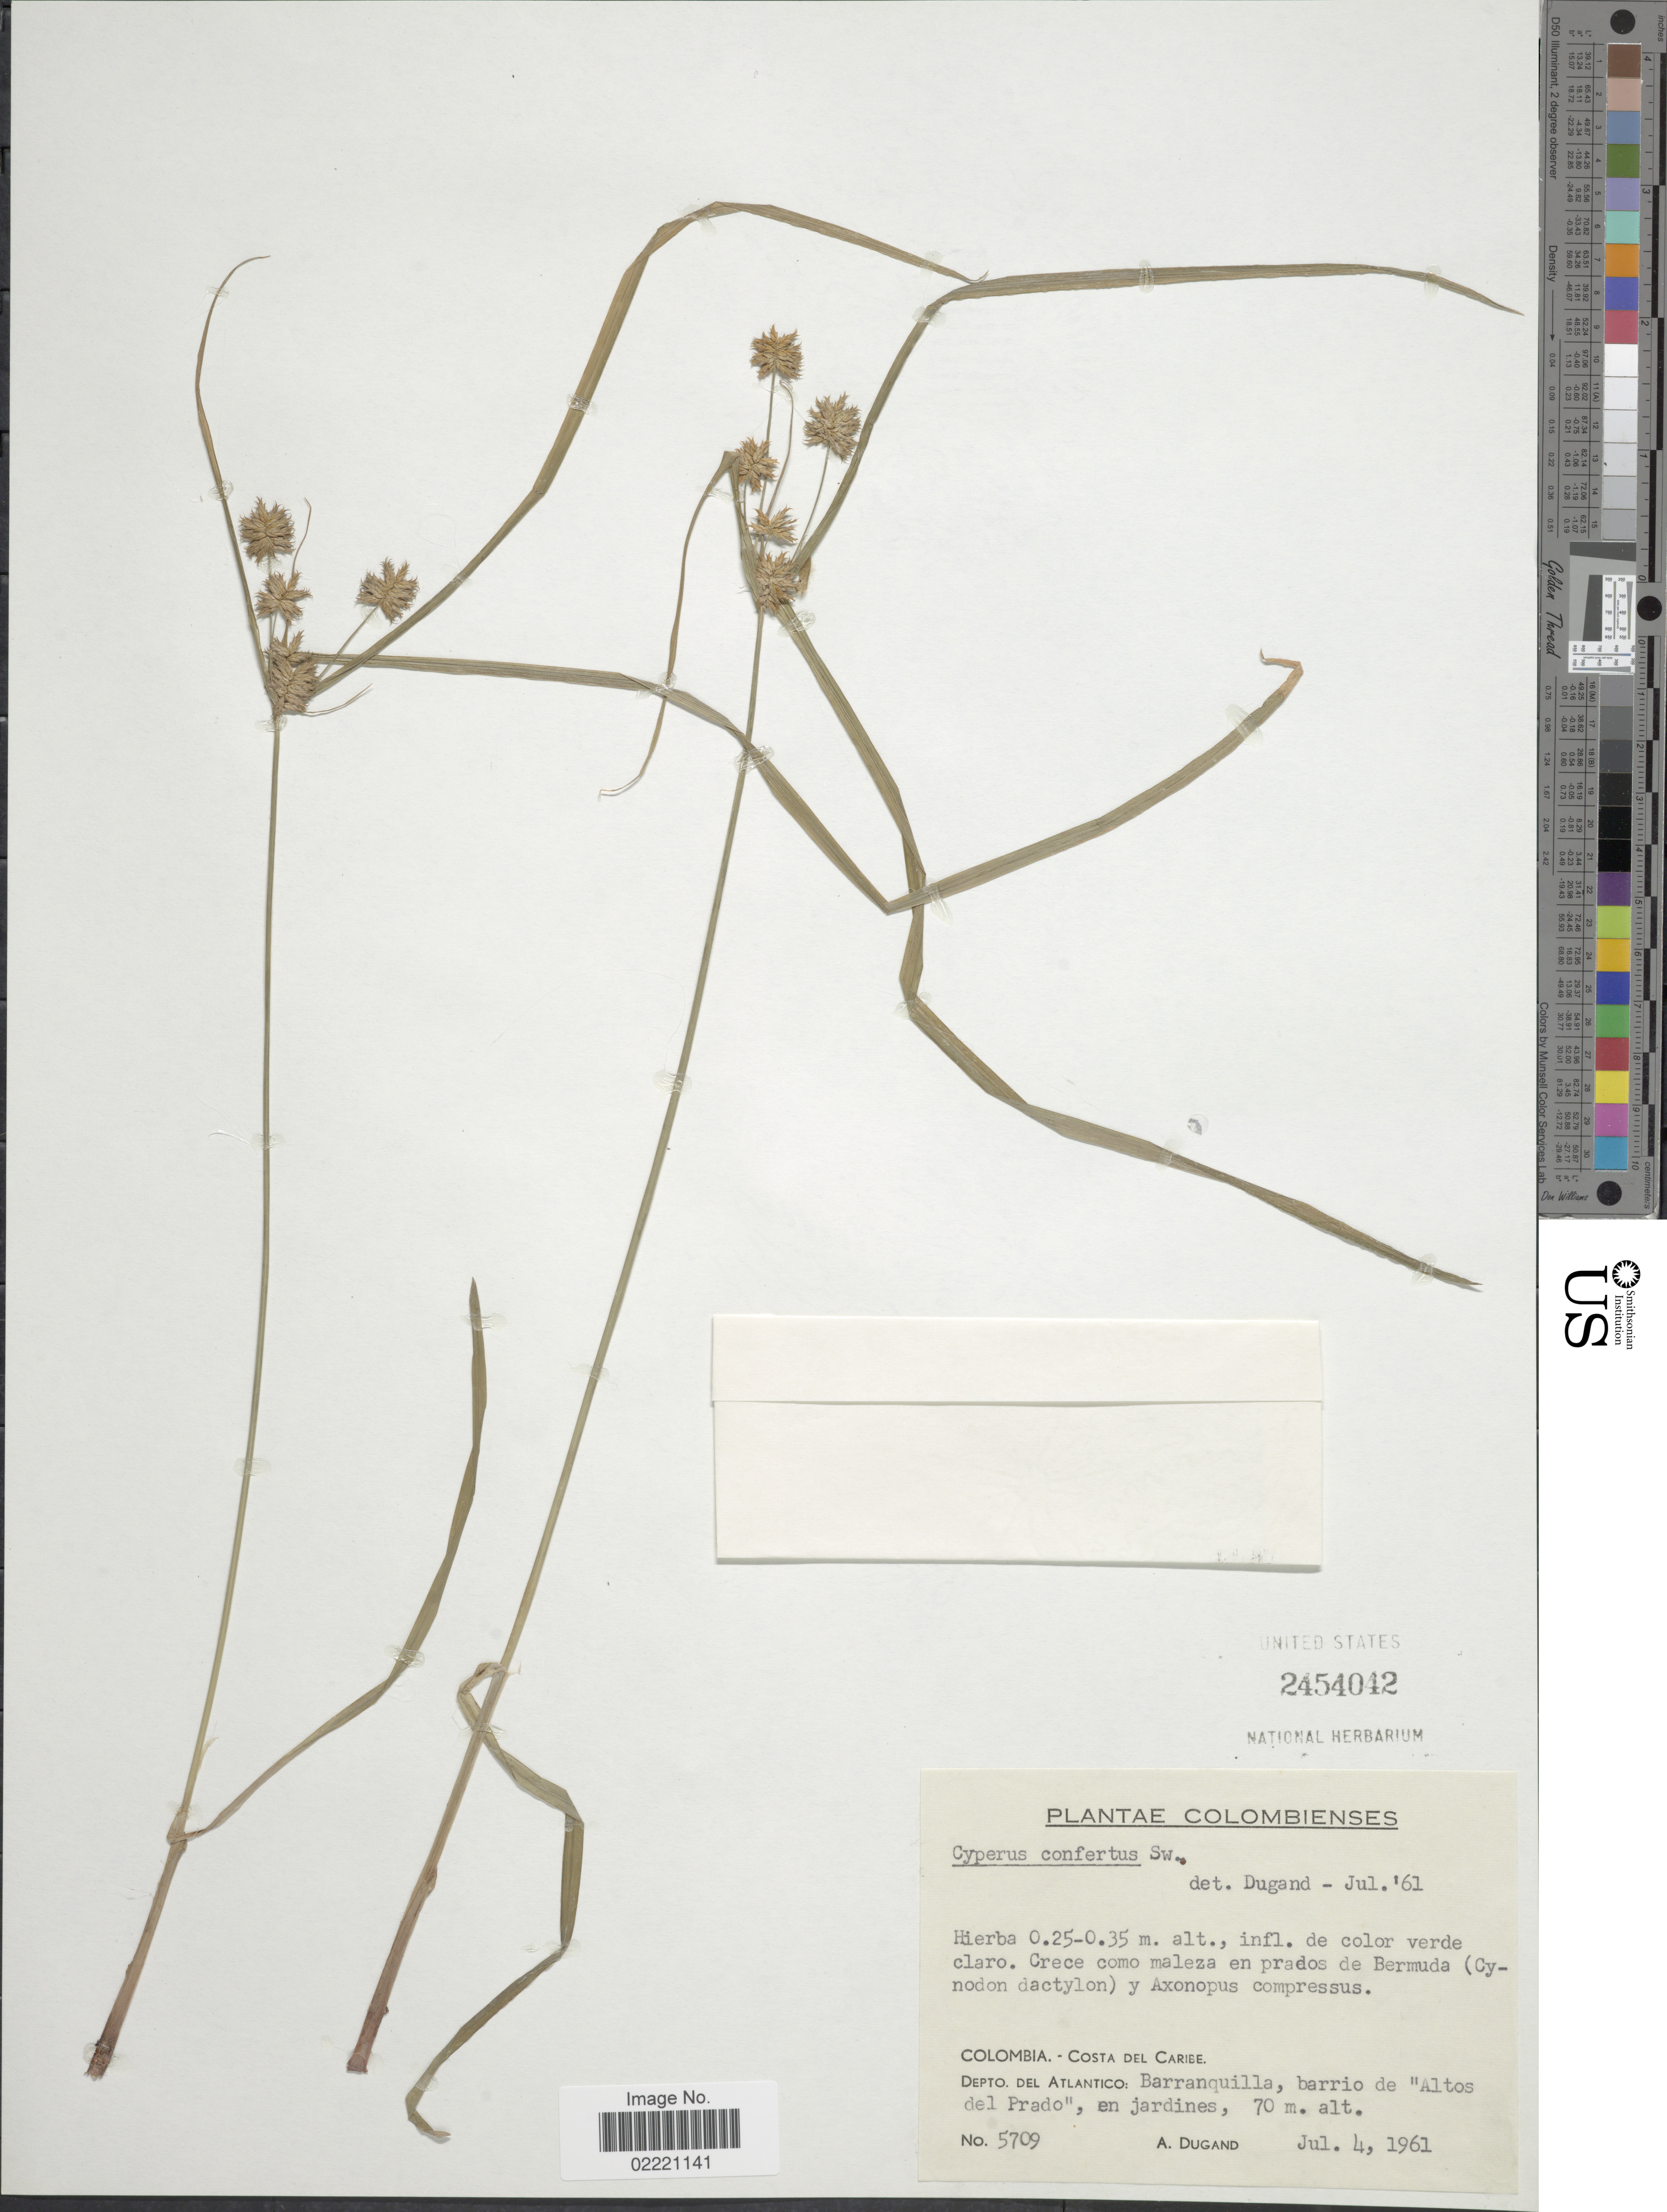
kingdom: Plantae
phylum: Tracheophyta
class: Liliopsida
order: Poales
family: Cyperaceae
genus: Cyperus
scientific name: Cyperus confertus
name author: Sw.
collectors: A. Dugand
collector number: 5709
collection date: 1961-07-04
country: Colombia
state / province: Atlántico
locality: Costa del Caribe, Barranquillo, barrio de "Altos del Prado", en jardines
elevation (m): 70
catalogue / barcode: US 2454042